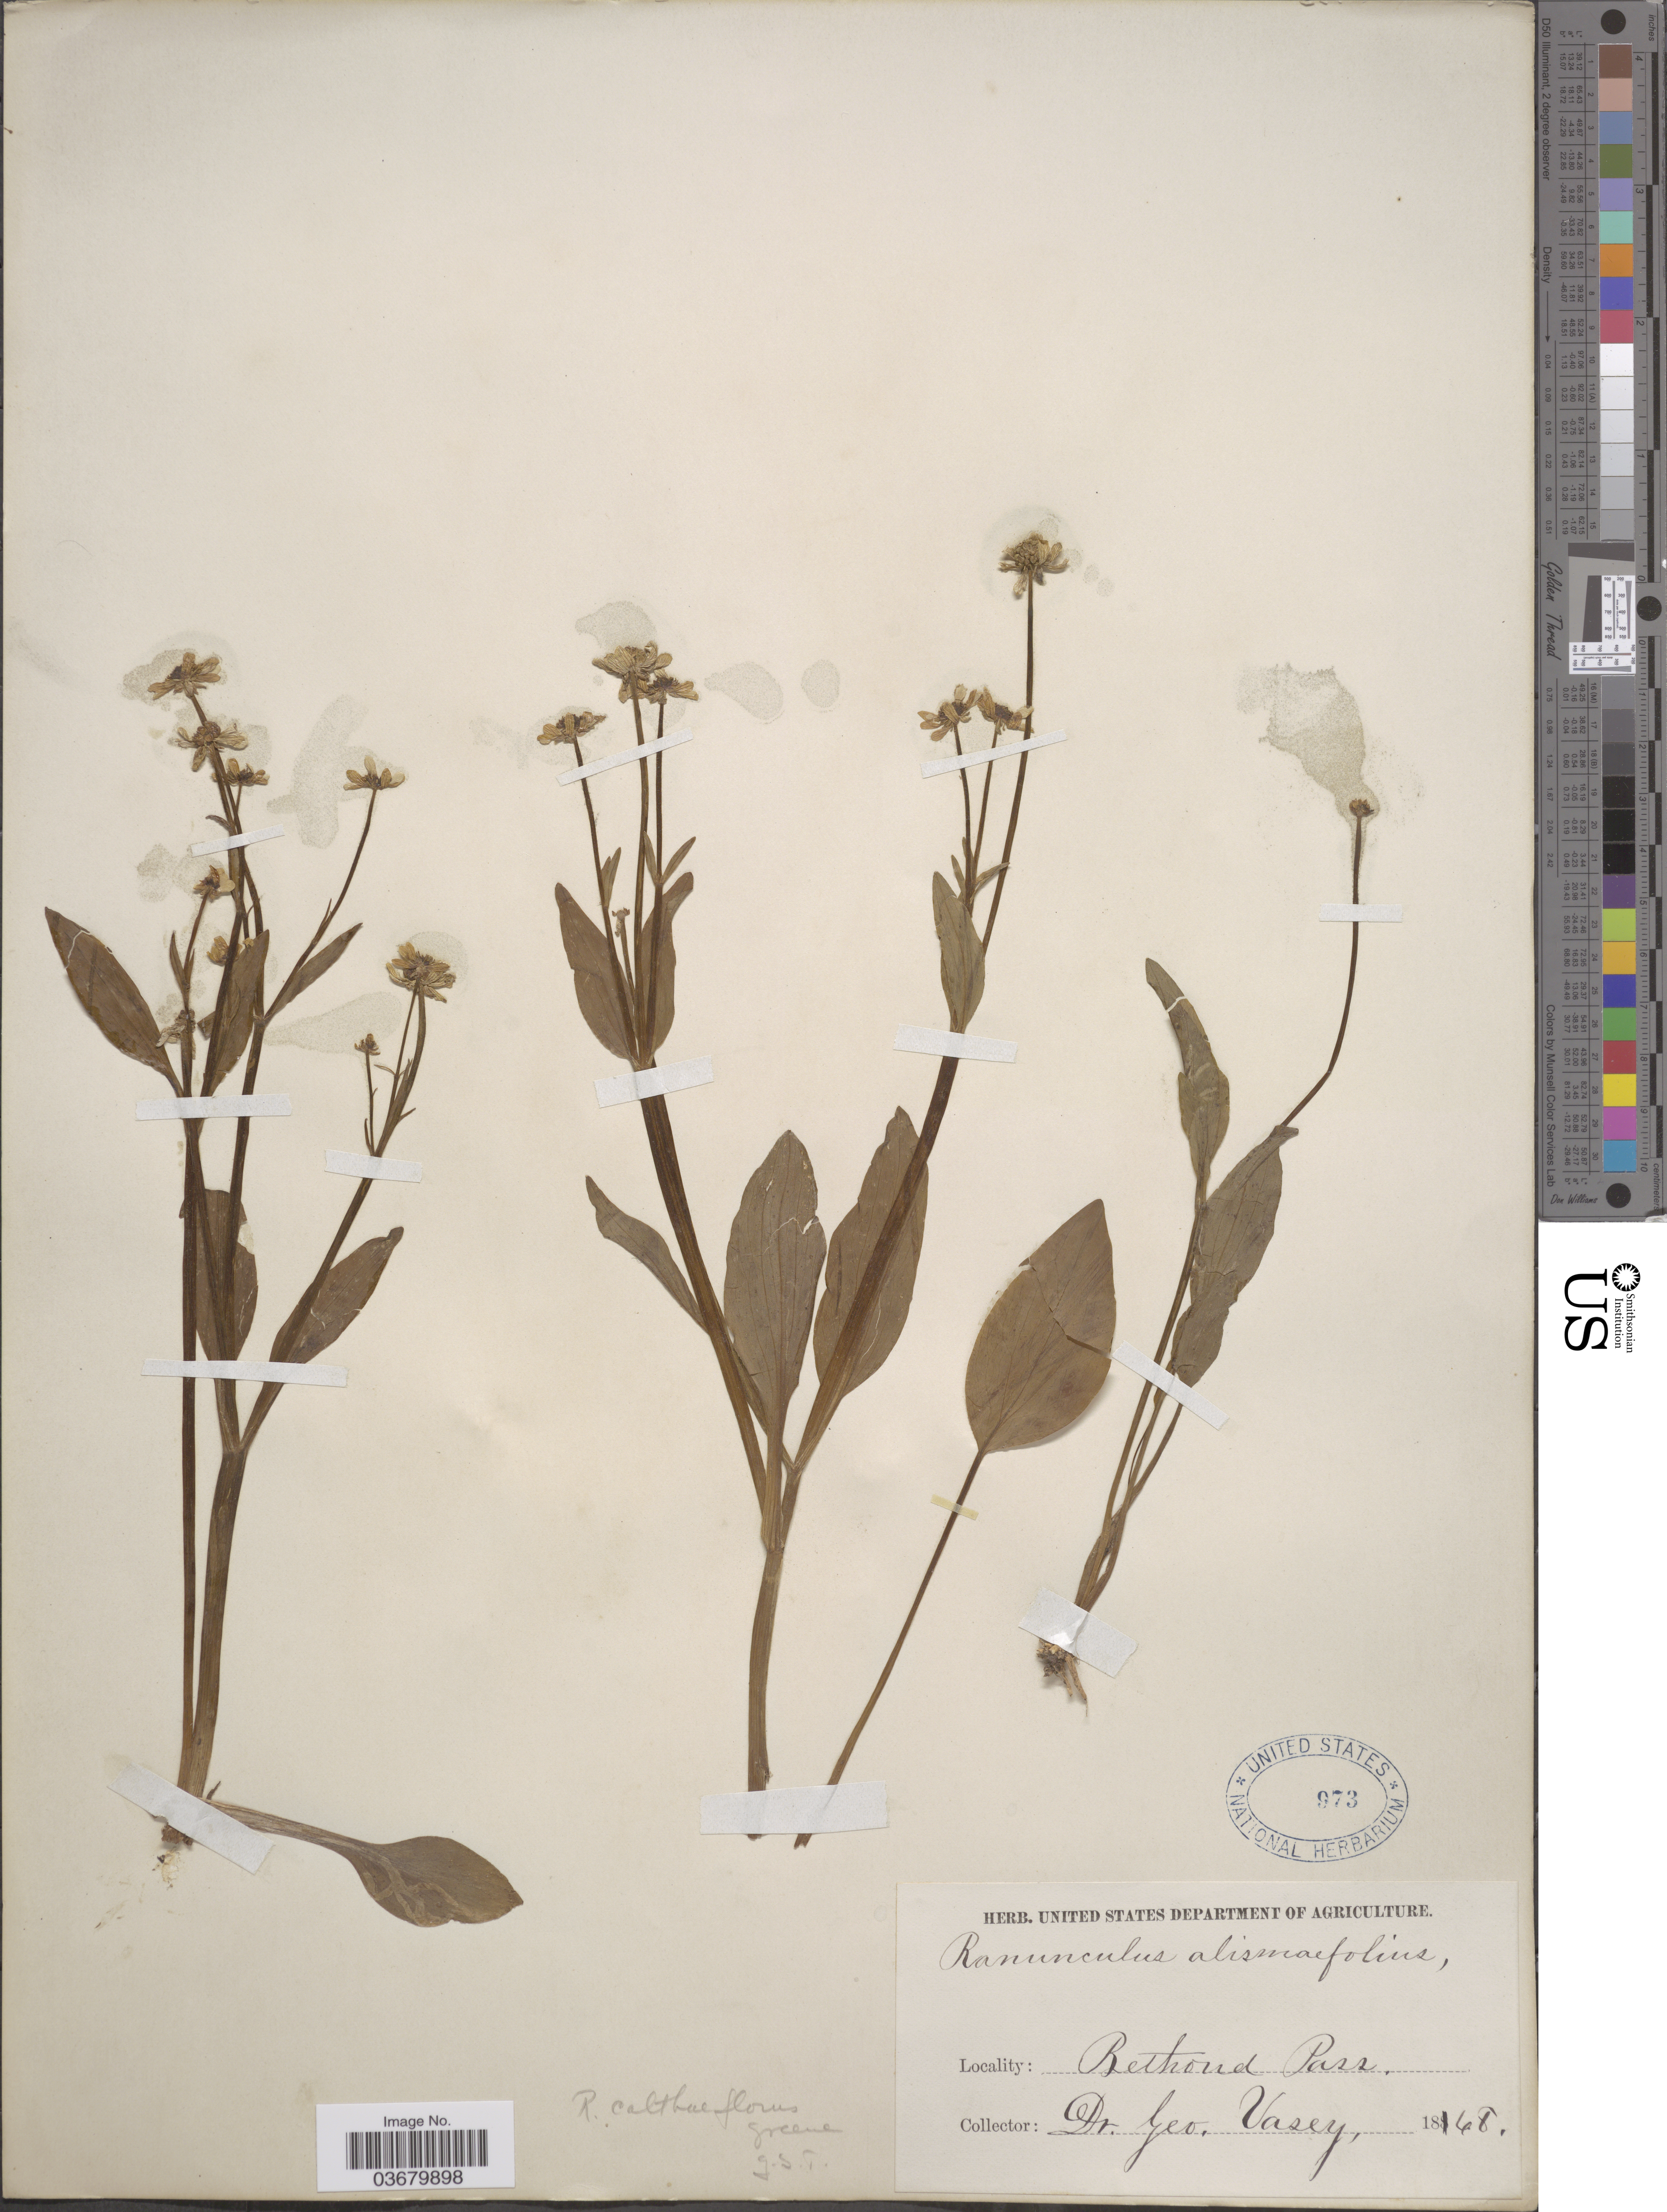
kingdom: Plantae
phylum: Tracheophyta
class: Magnoliopsida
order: Ranunculales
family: Ranunculaceae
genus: Ranunculus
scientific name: Ranunculus alismifolius var. montanus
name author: S. Watson in C. King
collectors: G. Vasey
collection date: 1868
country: United States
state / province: Colorado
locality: Bethoud Pass.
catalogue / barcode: US 973